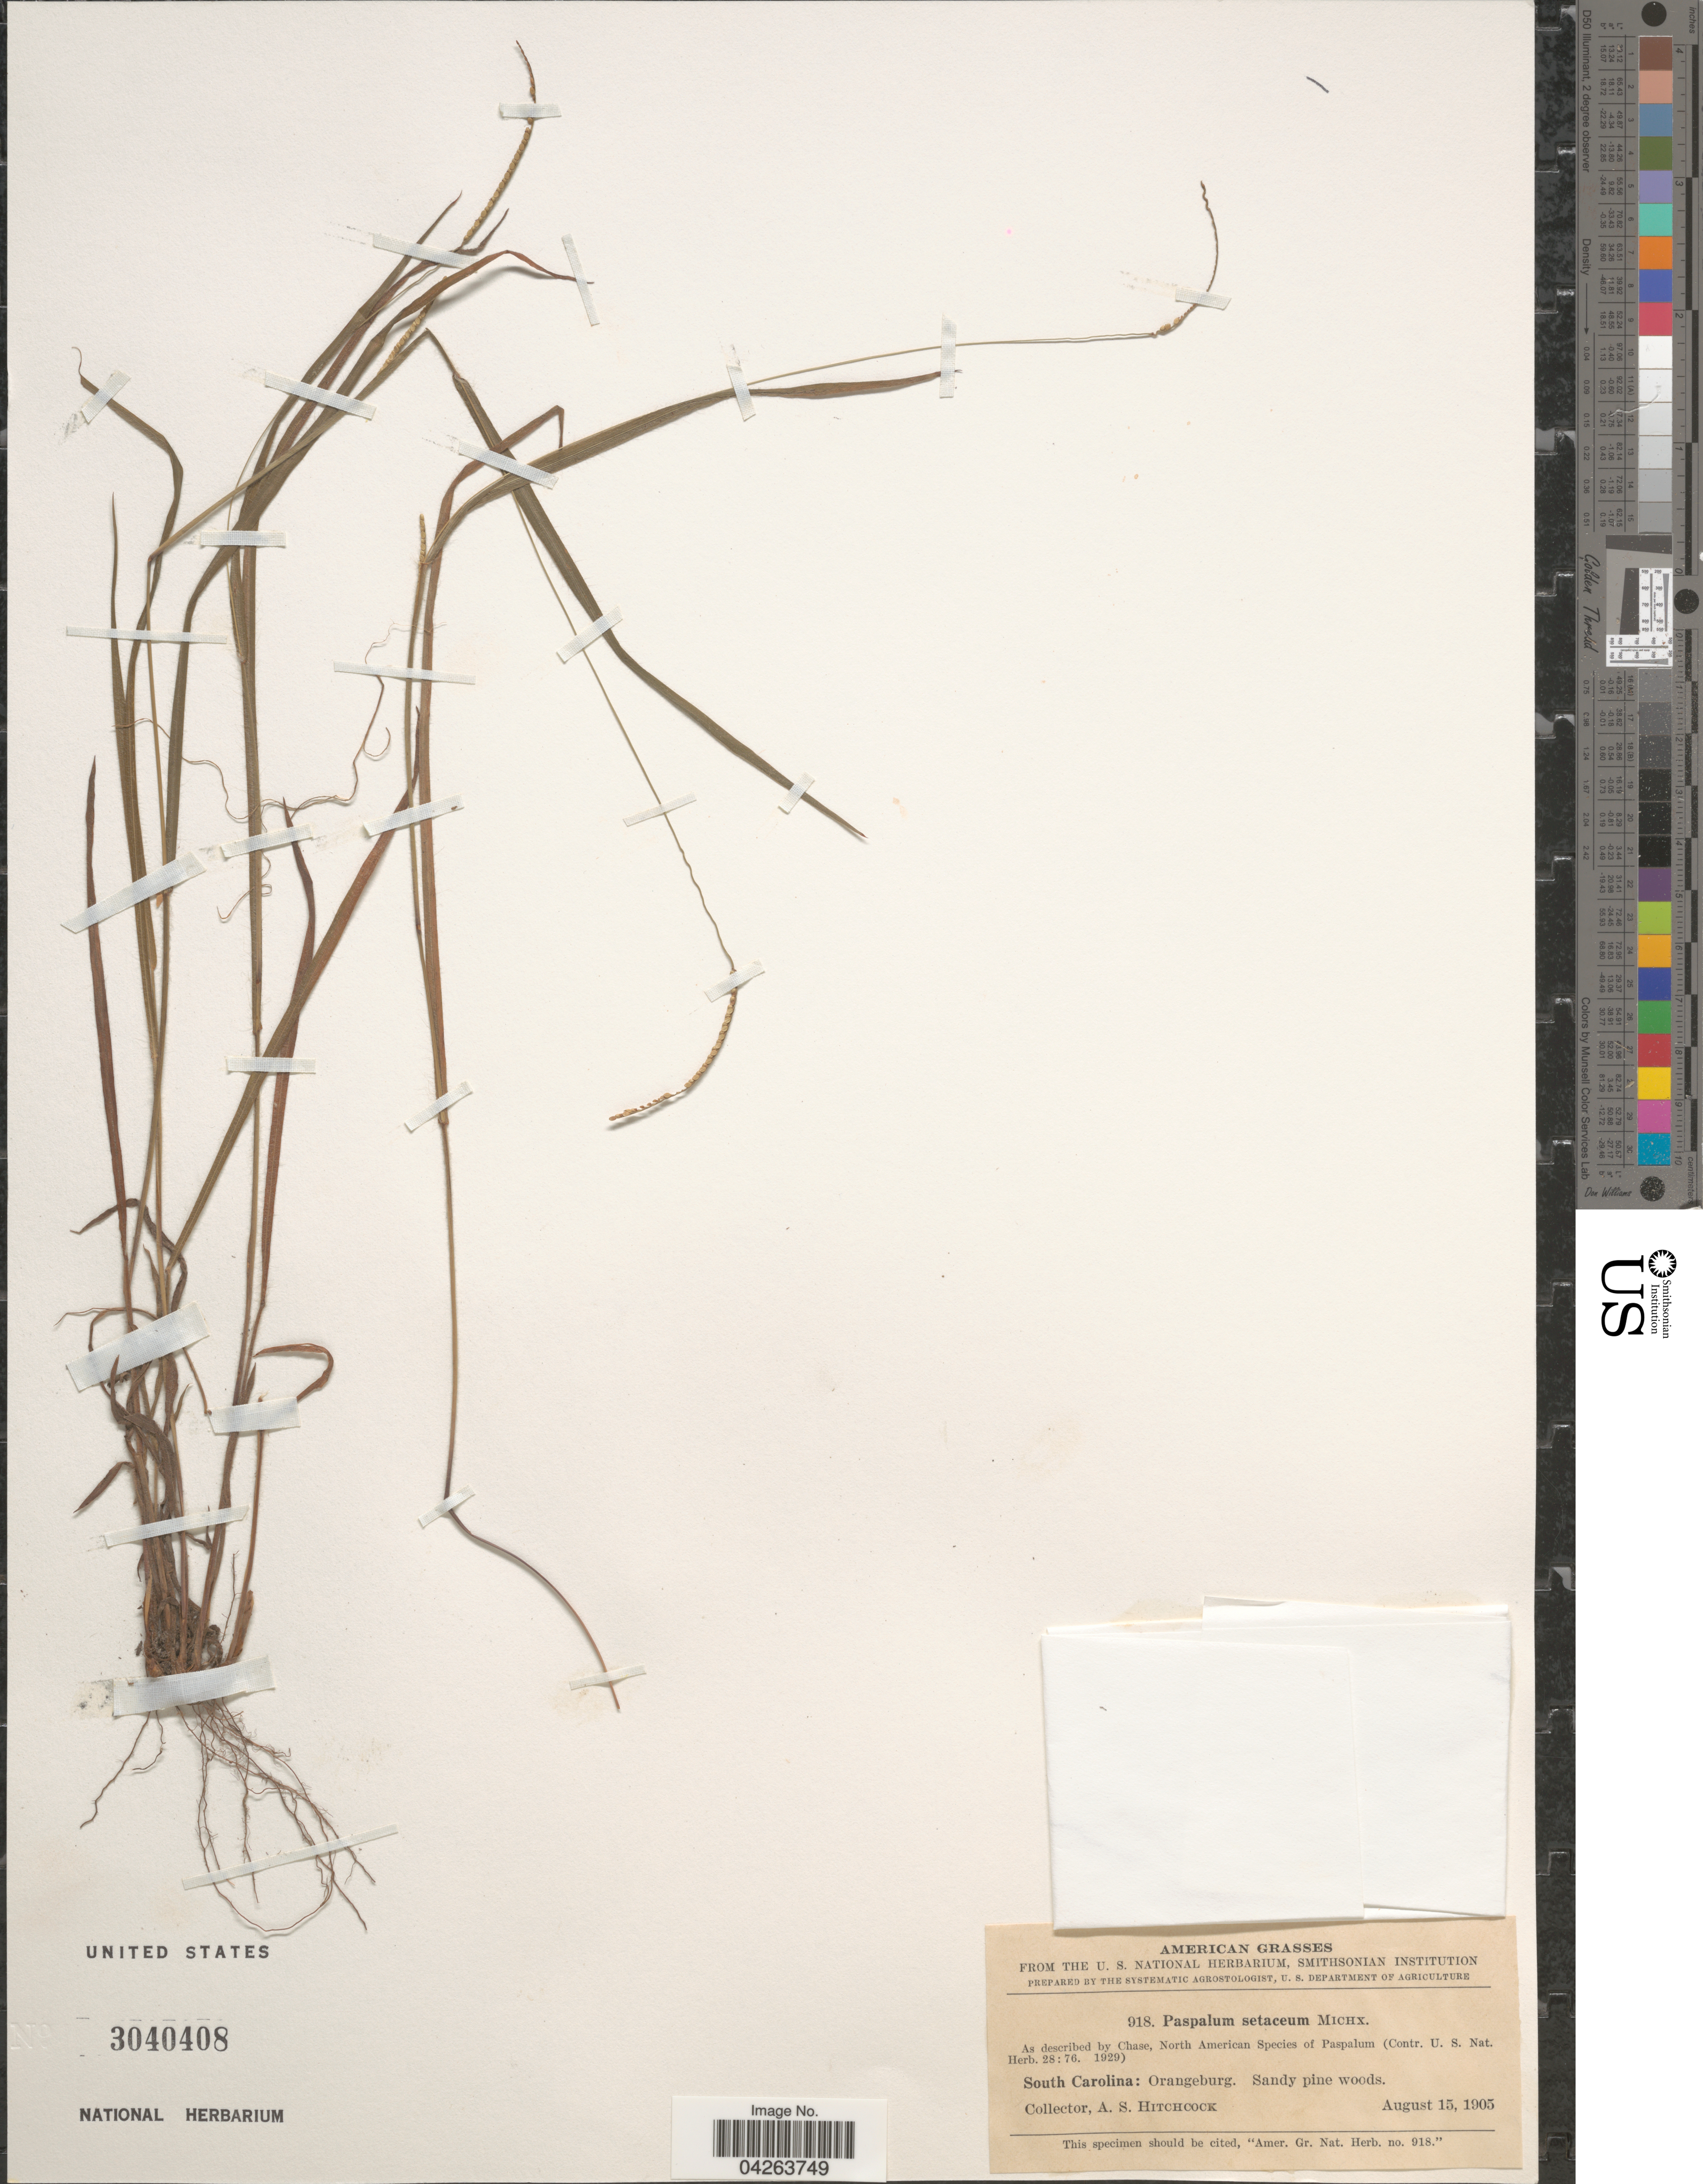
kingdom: Plantae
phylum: Tracheophyta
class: Liliopsida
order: Poales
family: Poaceae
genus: Paspalum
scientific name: Paspalum setaceum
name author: Michx.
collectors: A. S. Hitchcock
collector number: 918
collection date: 1905-08-15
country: United States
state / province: South Carolina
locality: Orangeburg.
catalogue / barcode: US 3040408